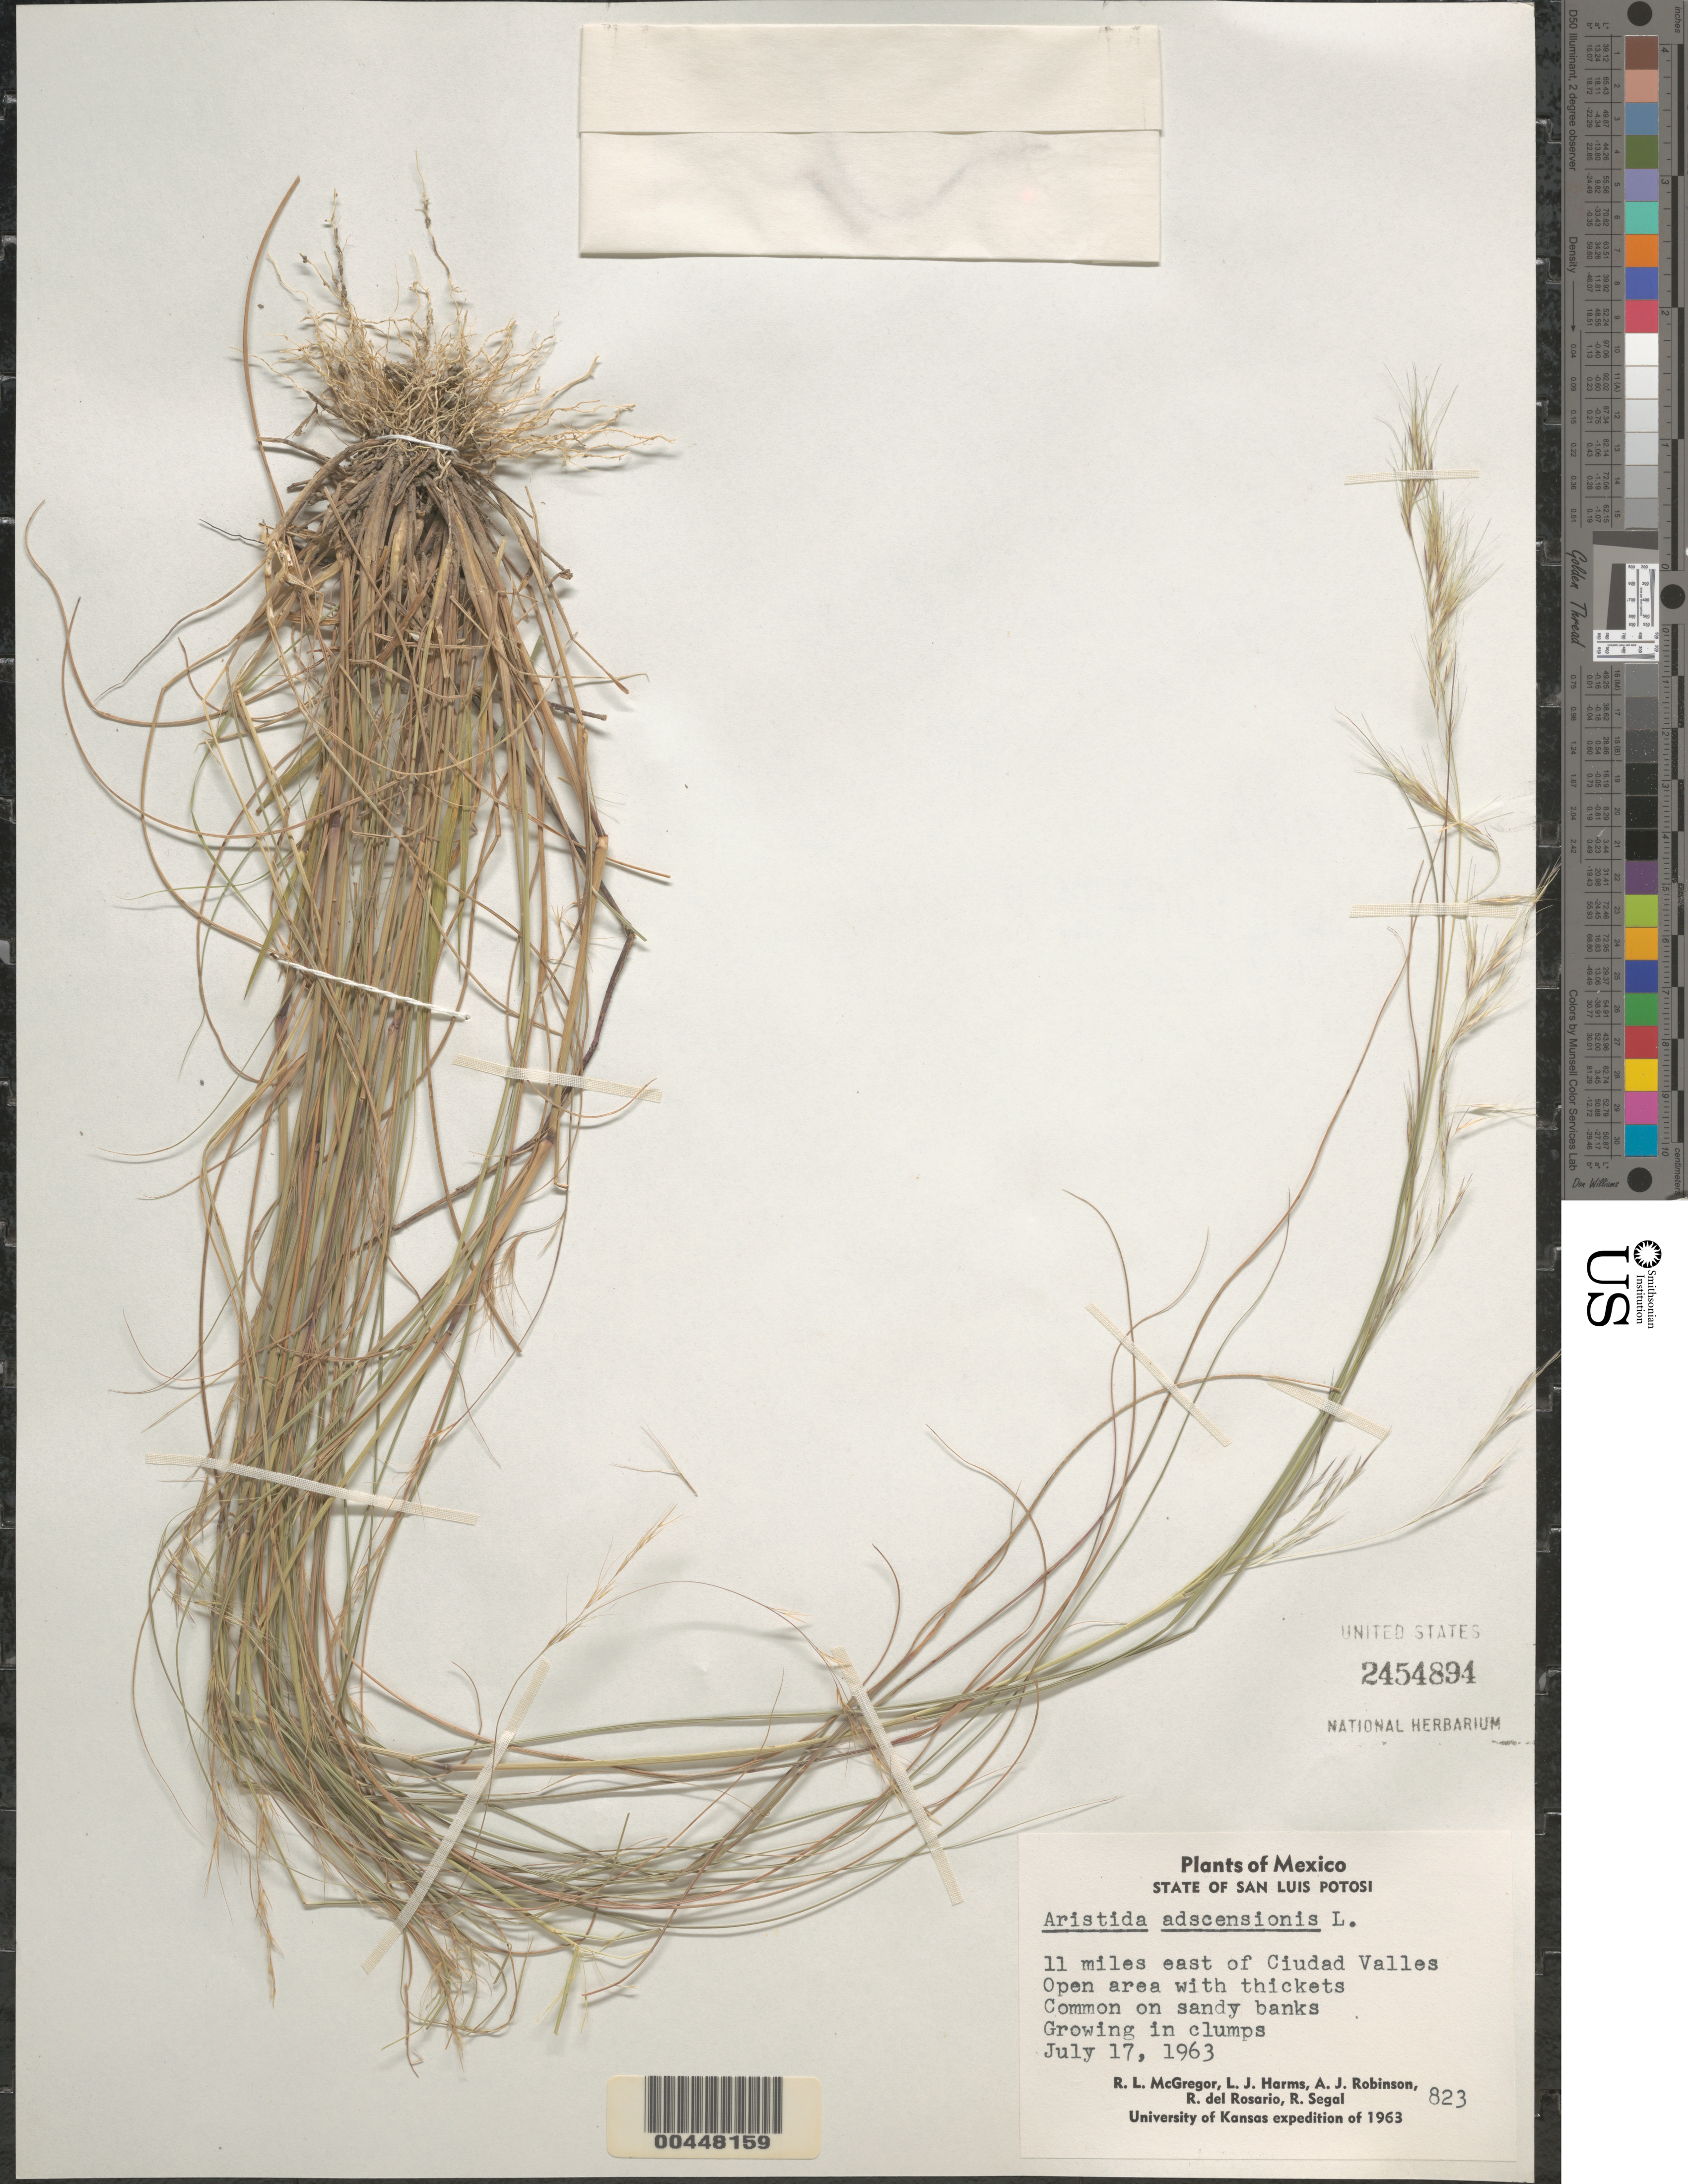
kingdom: Plantae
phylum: Tracheophyta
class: Liliopsida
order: Poales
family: Poaceae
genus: Aristida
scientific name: Aristida adscensionis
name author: L.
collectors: R. McGregor, L. Harms, A. J. Robinson & R. Rosario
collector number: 823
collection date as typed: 17 Jul 1963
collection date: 1963-07-17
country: Mexico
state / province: San Luis Potosi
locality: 11 miles E of Ciudad Valles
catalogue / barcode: US 2454894